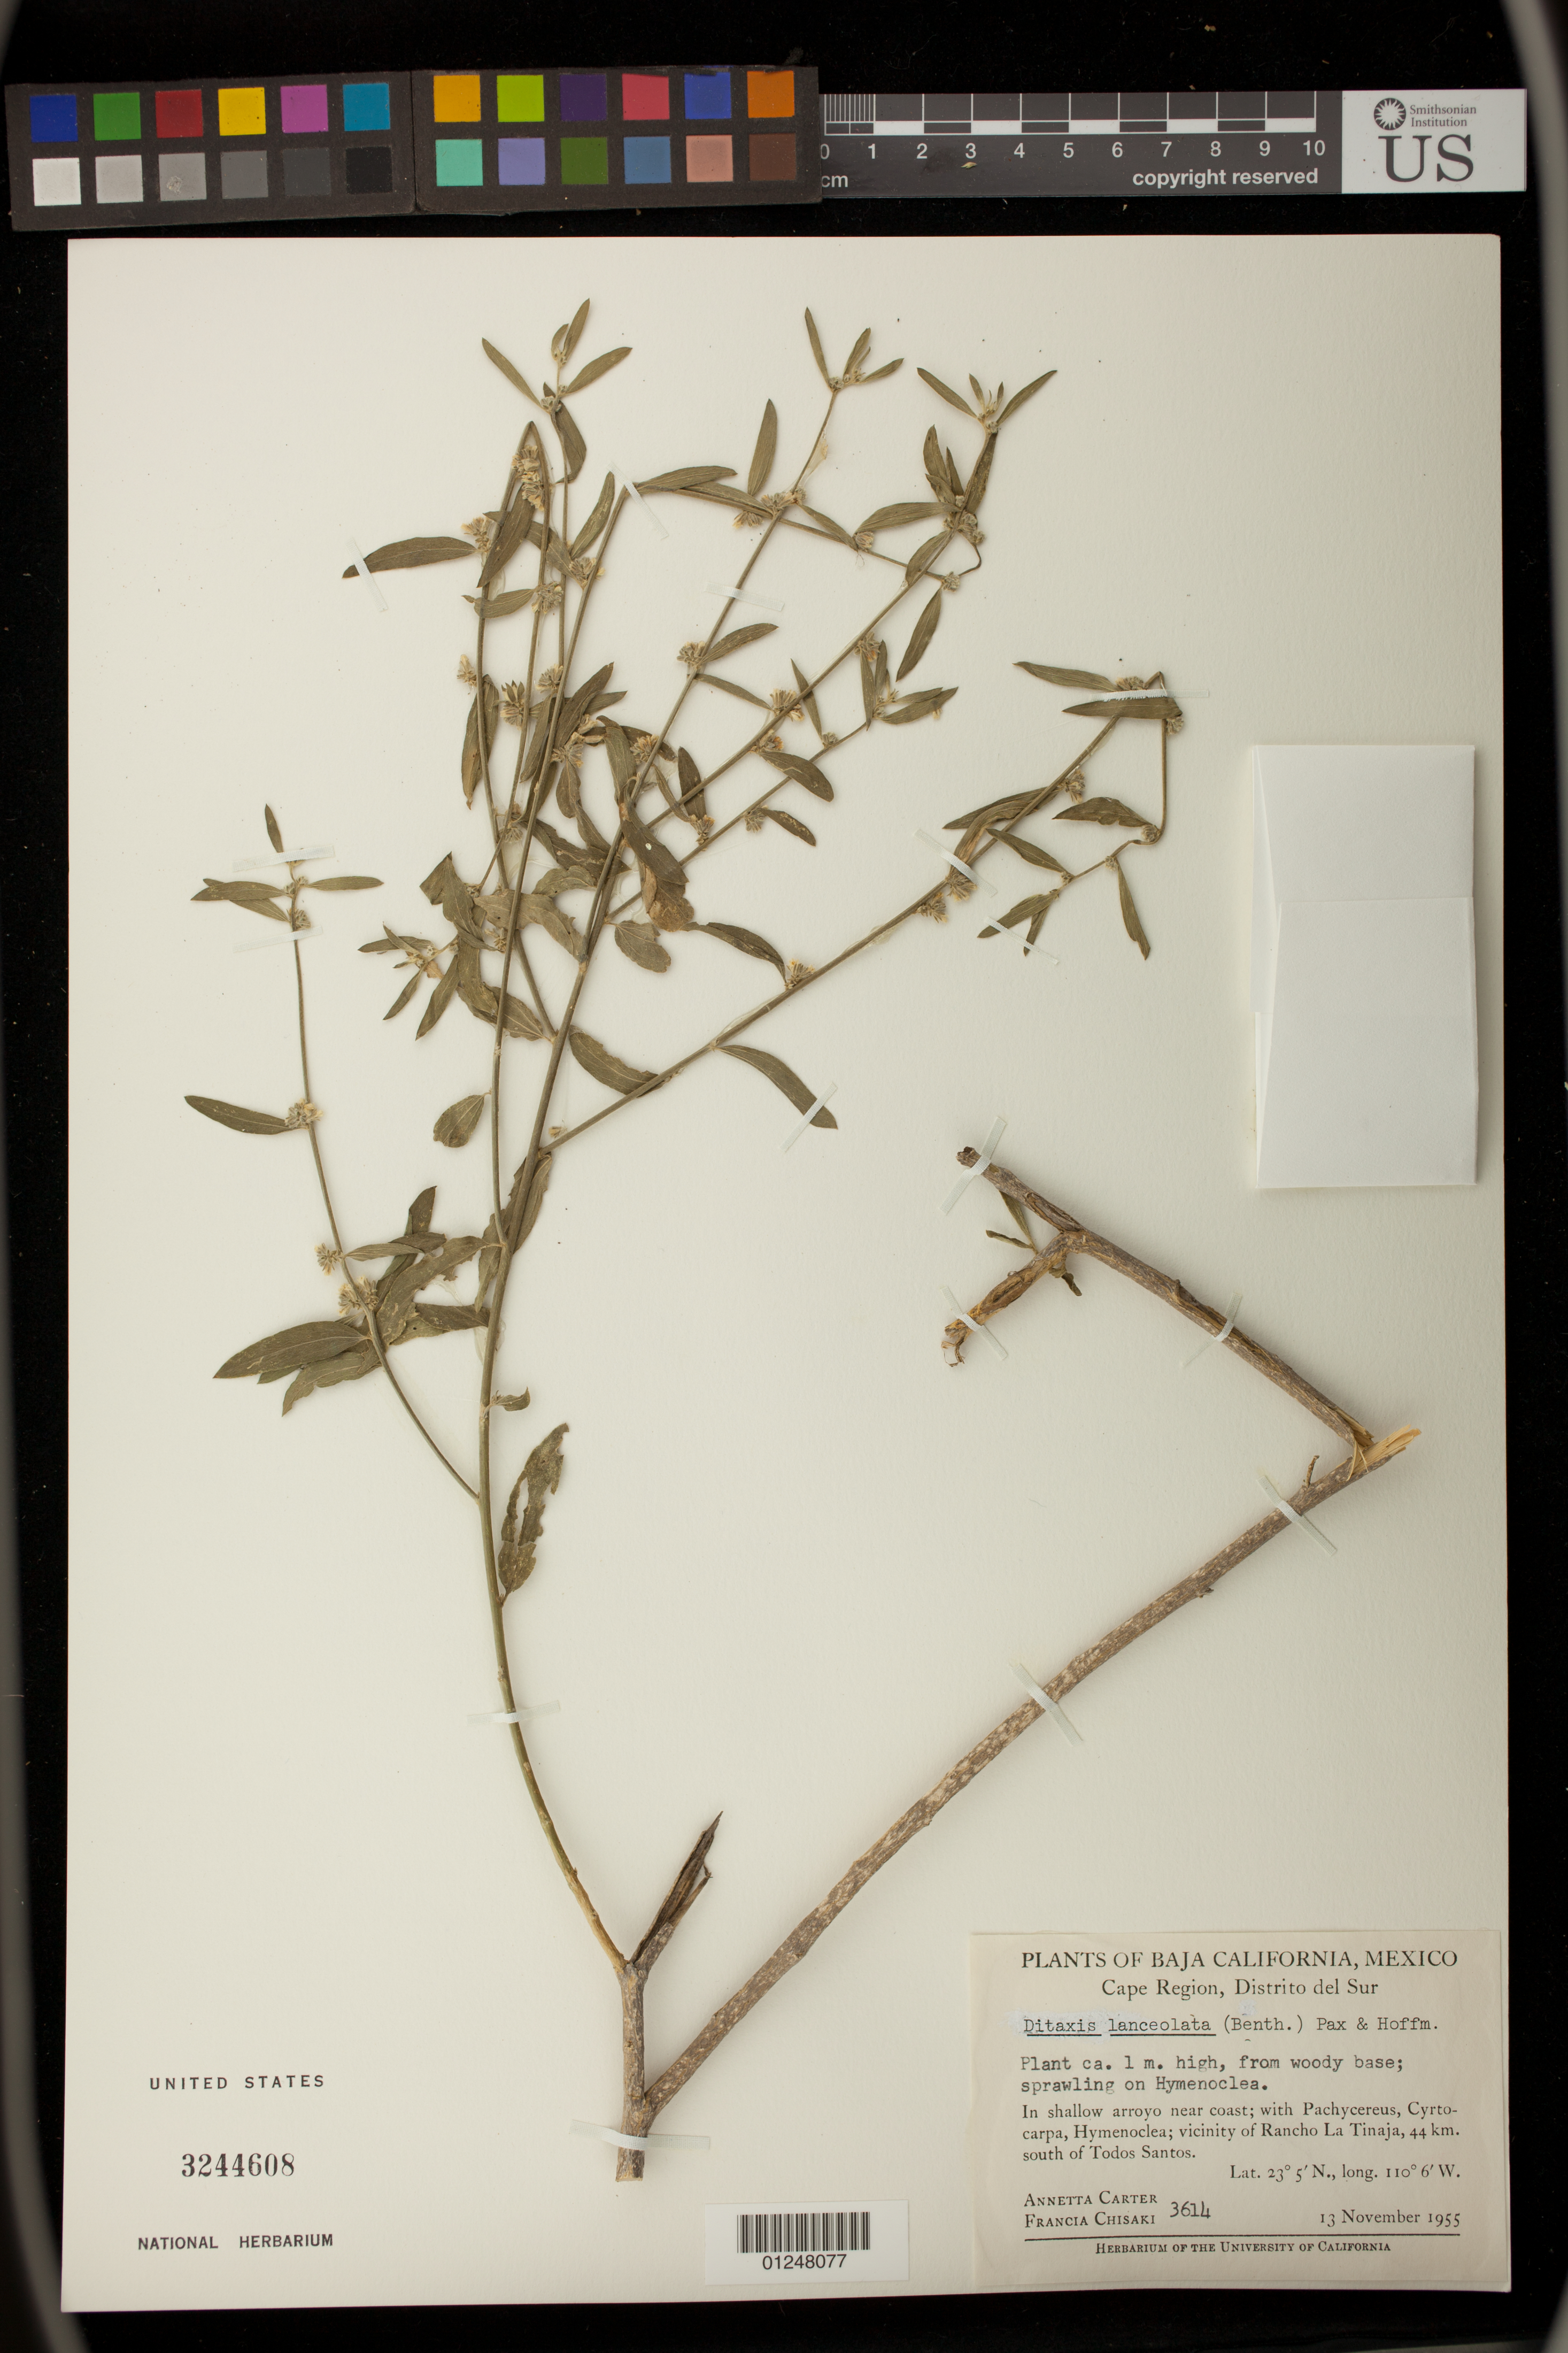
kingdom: Plantae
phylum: Tracheophyta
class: Magnoliopsida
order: Malpighiales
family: Euphorbiaceae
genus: Argythamnia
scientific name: Argythamnia lanceolata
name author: (Benth.) Müll. Arg.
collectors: A. M. Carter & F. Chisaki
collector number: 3614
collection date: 1955-11-13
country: Mexico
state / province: Baja California Sur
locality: In shallow arroyo near coast; vicinity of Rancho La Tinaja, 44 km. south of Todos Santos.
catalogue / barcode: US 3244608